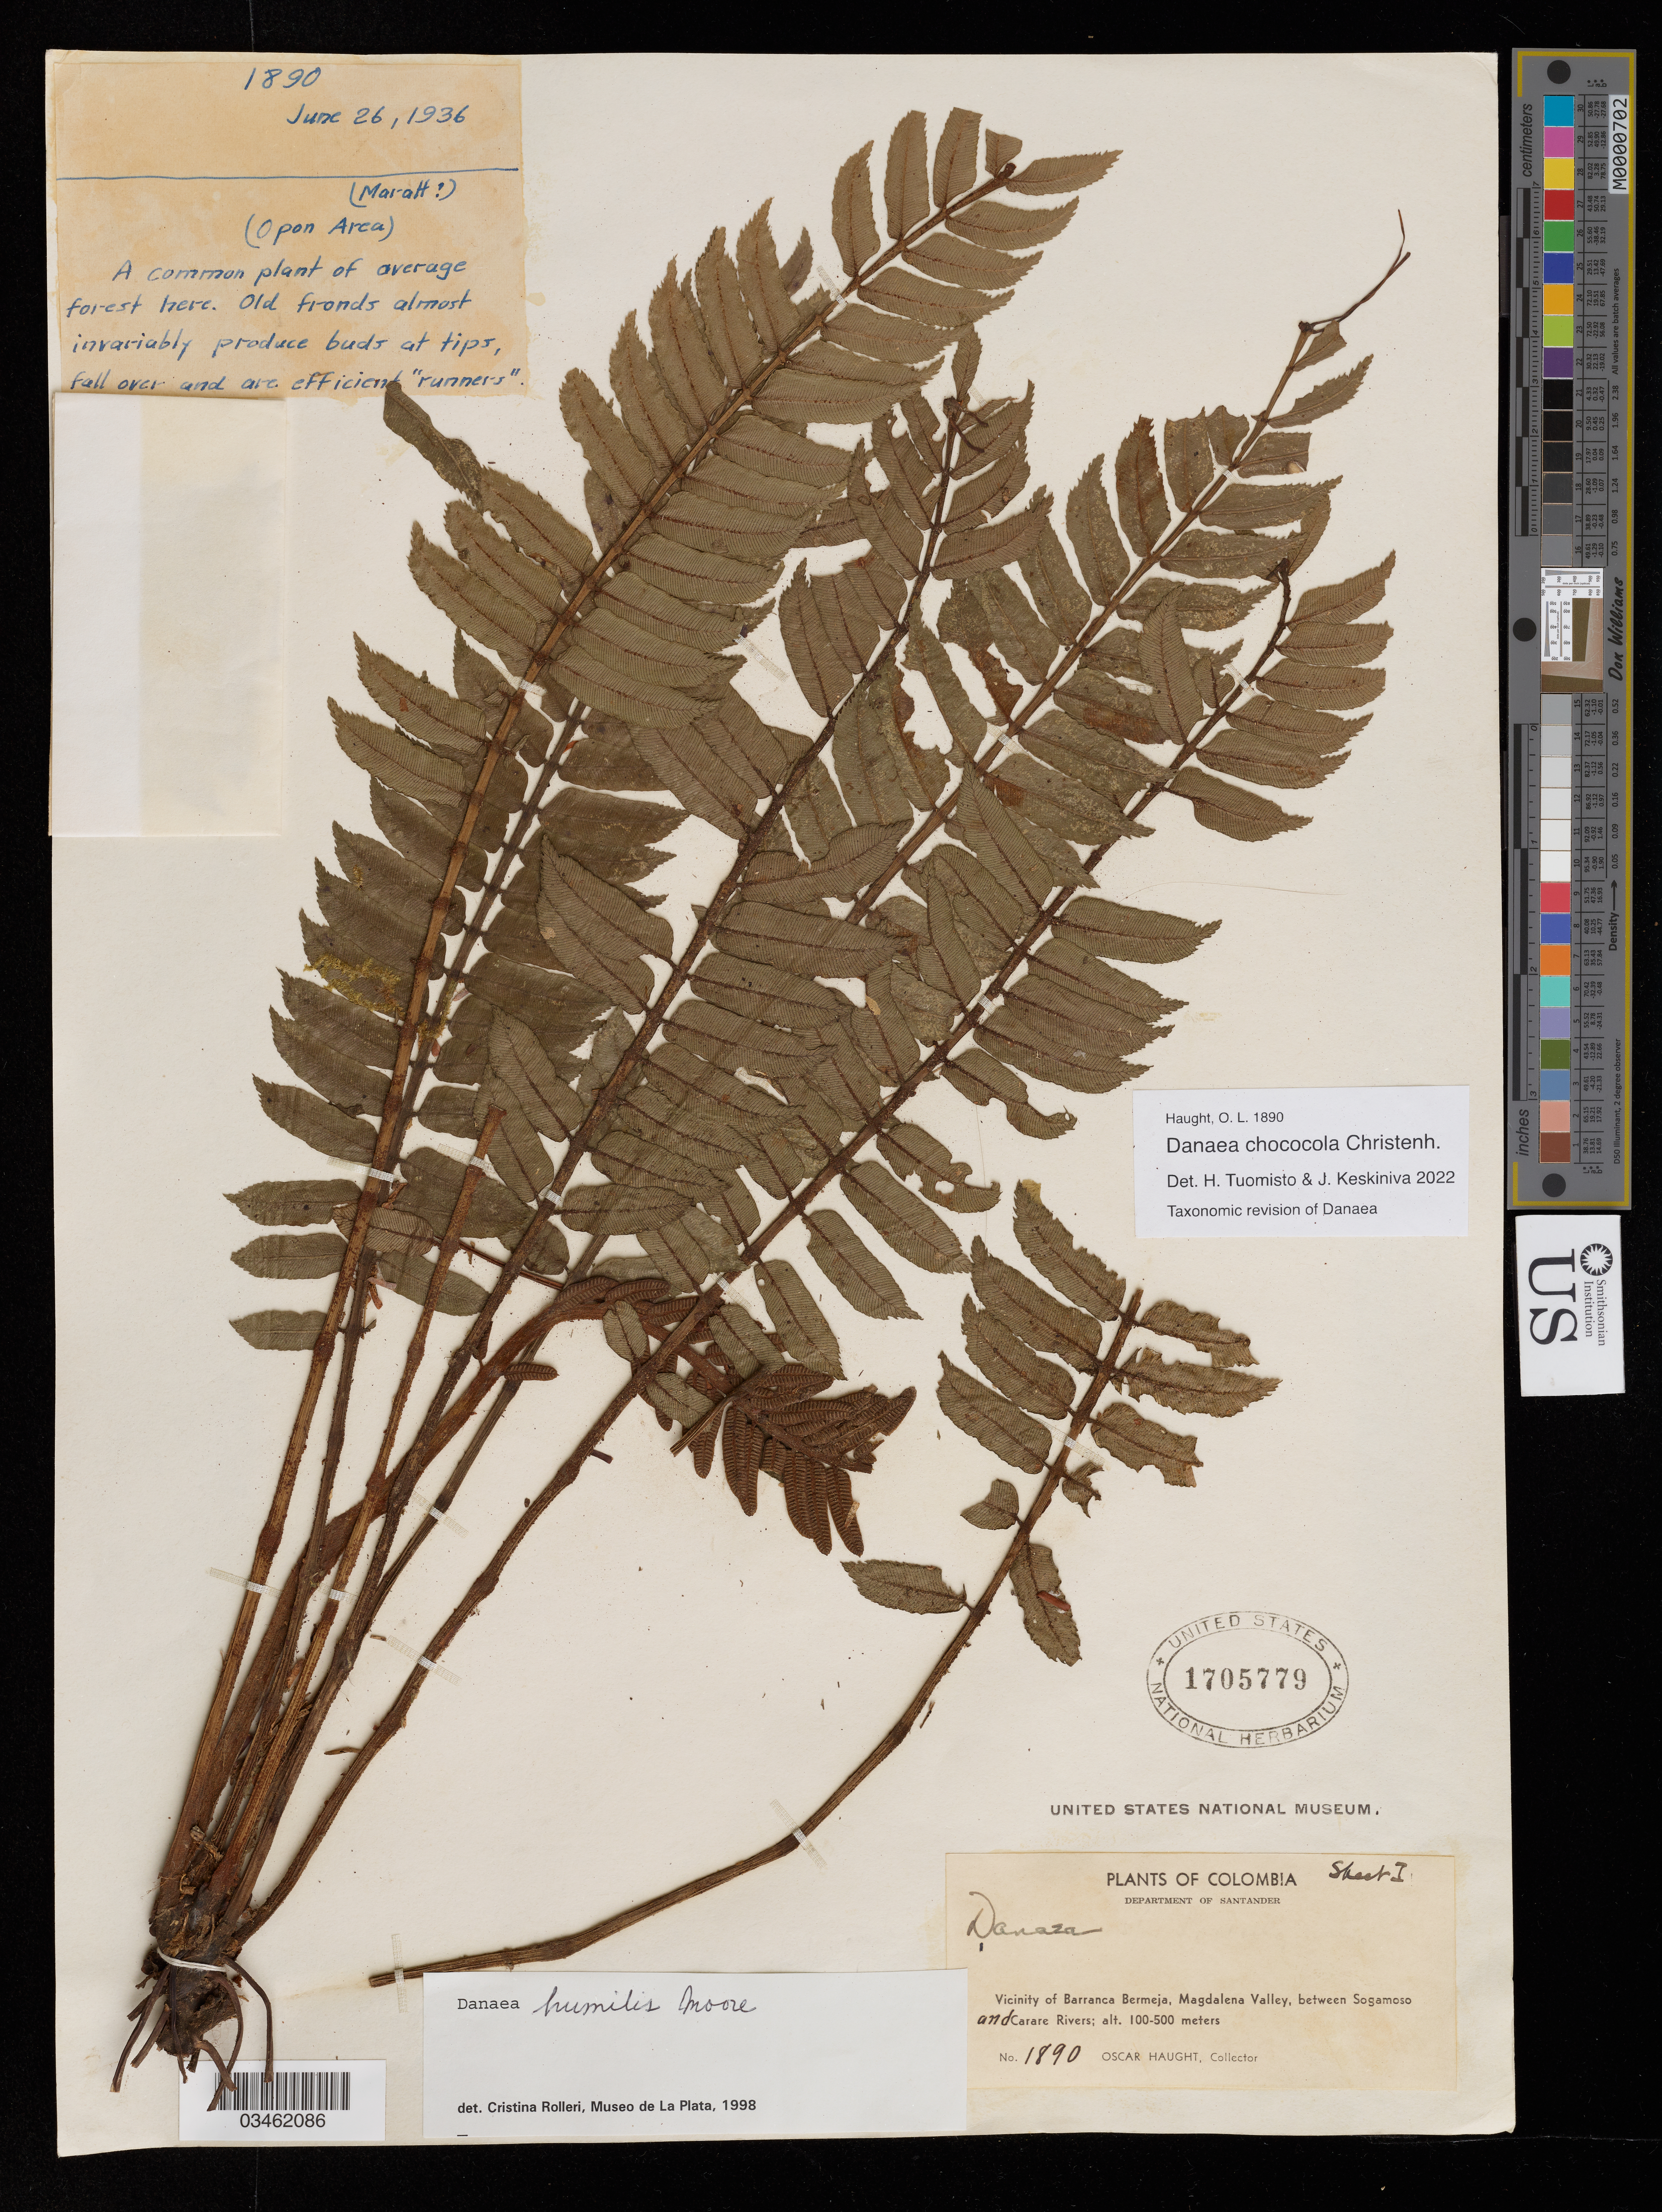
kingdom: Plantae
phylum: Tracheophyta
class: Polypodiopsida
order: Marattiales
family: Marattiaceae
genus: Danaea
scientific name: Danaea chococola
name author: Christenh.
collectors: O. L. Haught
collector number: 1890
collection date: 1936-06-26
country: Colombia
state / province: Santander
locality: Department of Santander. Vicinity of Barranca Bermeja, Magdalena Valley, between Sogamoso and Carare Rivers.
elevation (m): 100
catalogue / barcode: US 1705779